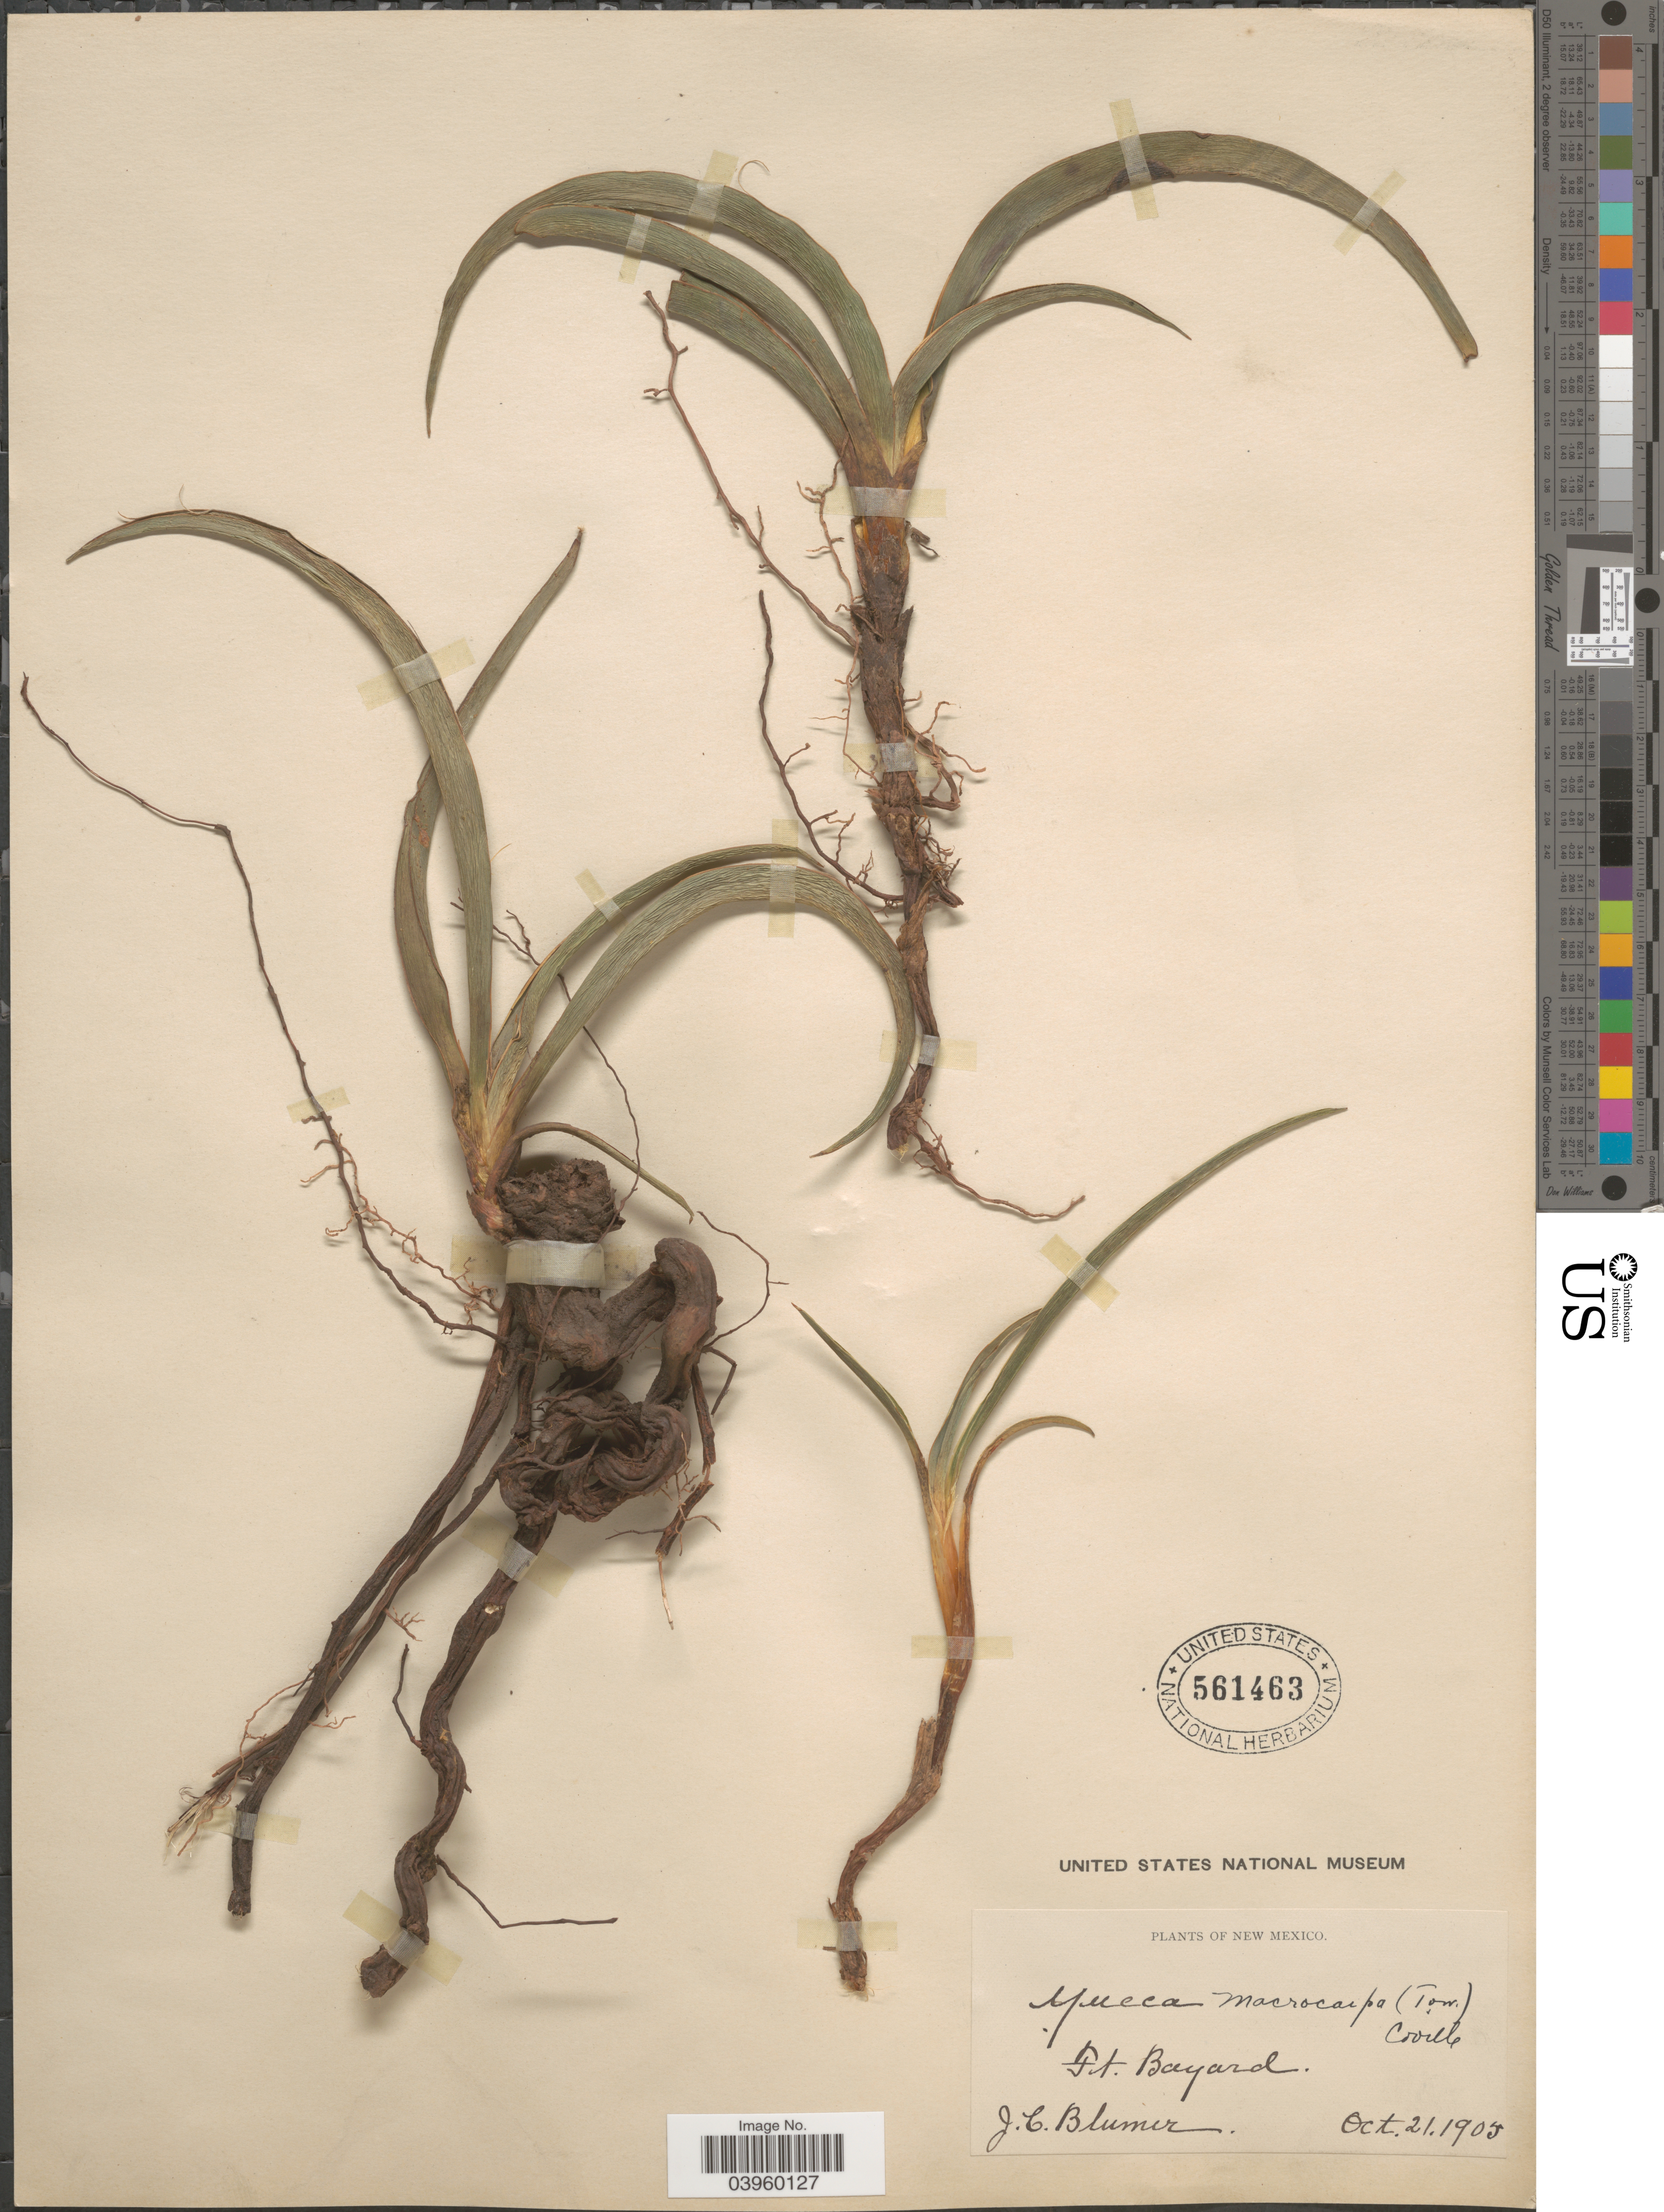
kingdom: Plantae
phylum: Tracheophyta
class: Liliopsida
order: Asparagales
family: Asparagaceae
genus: Yucca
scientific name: Yucca torreyi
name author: Shafer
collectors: J. C. Blumer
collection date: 1905-10-21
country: United States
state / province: New Mexico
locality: Ft. Bayard.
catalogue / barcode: US 561463